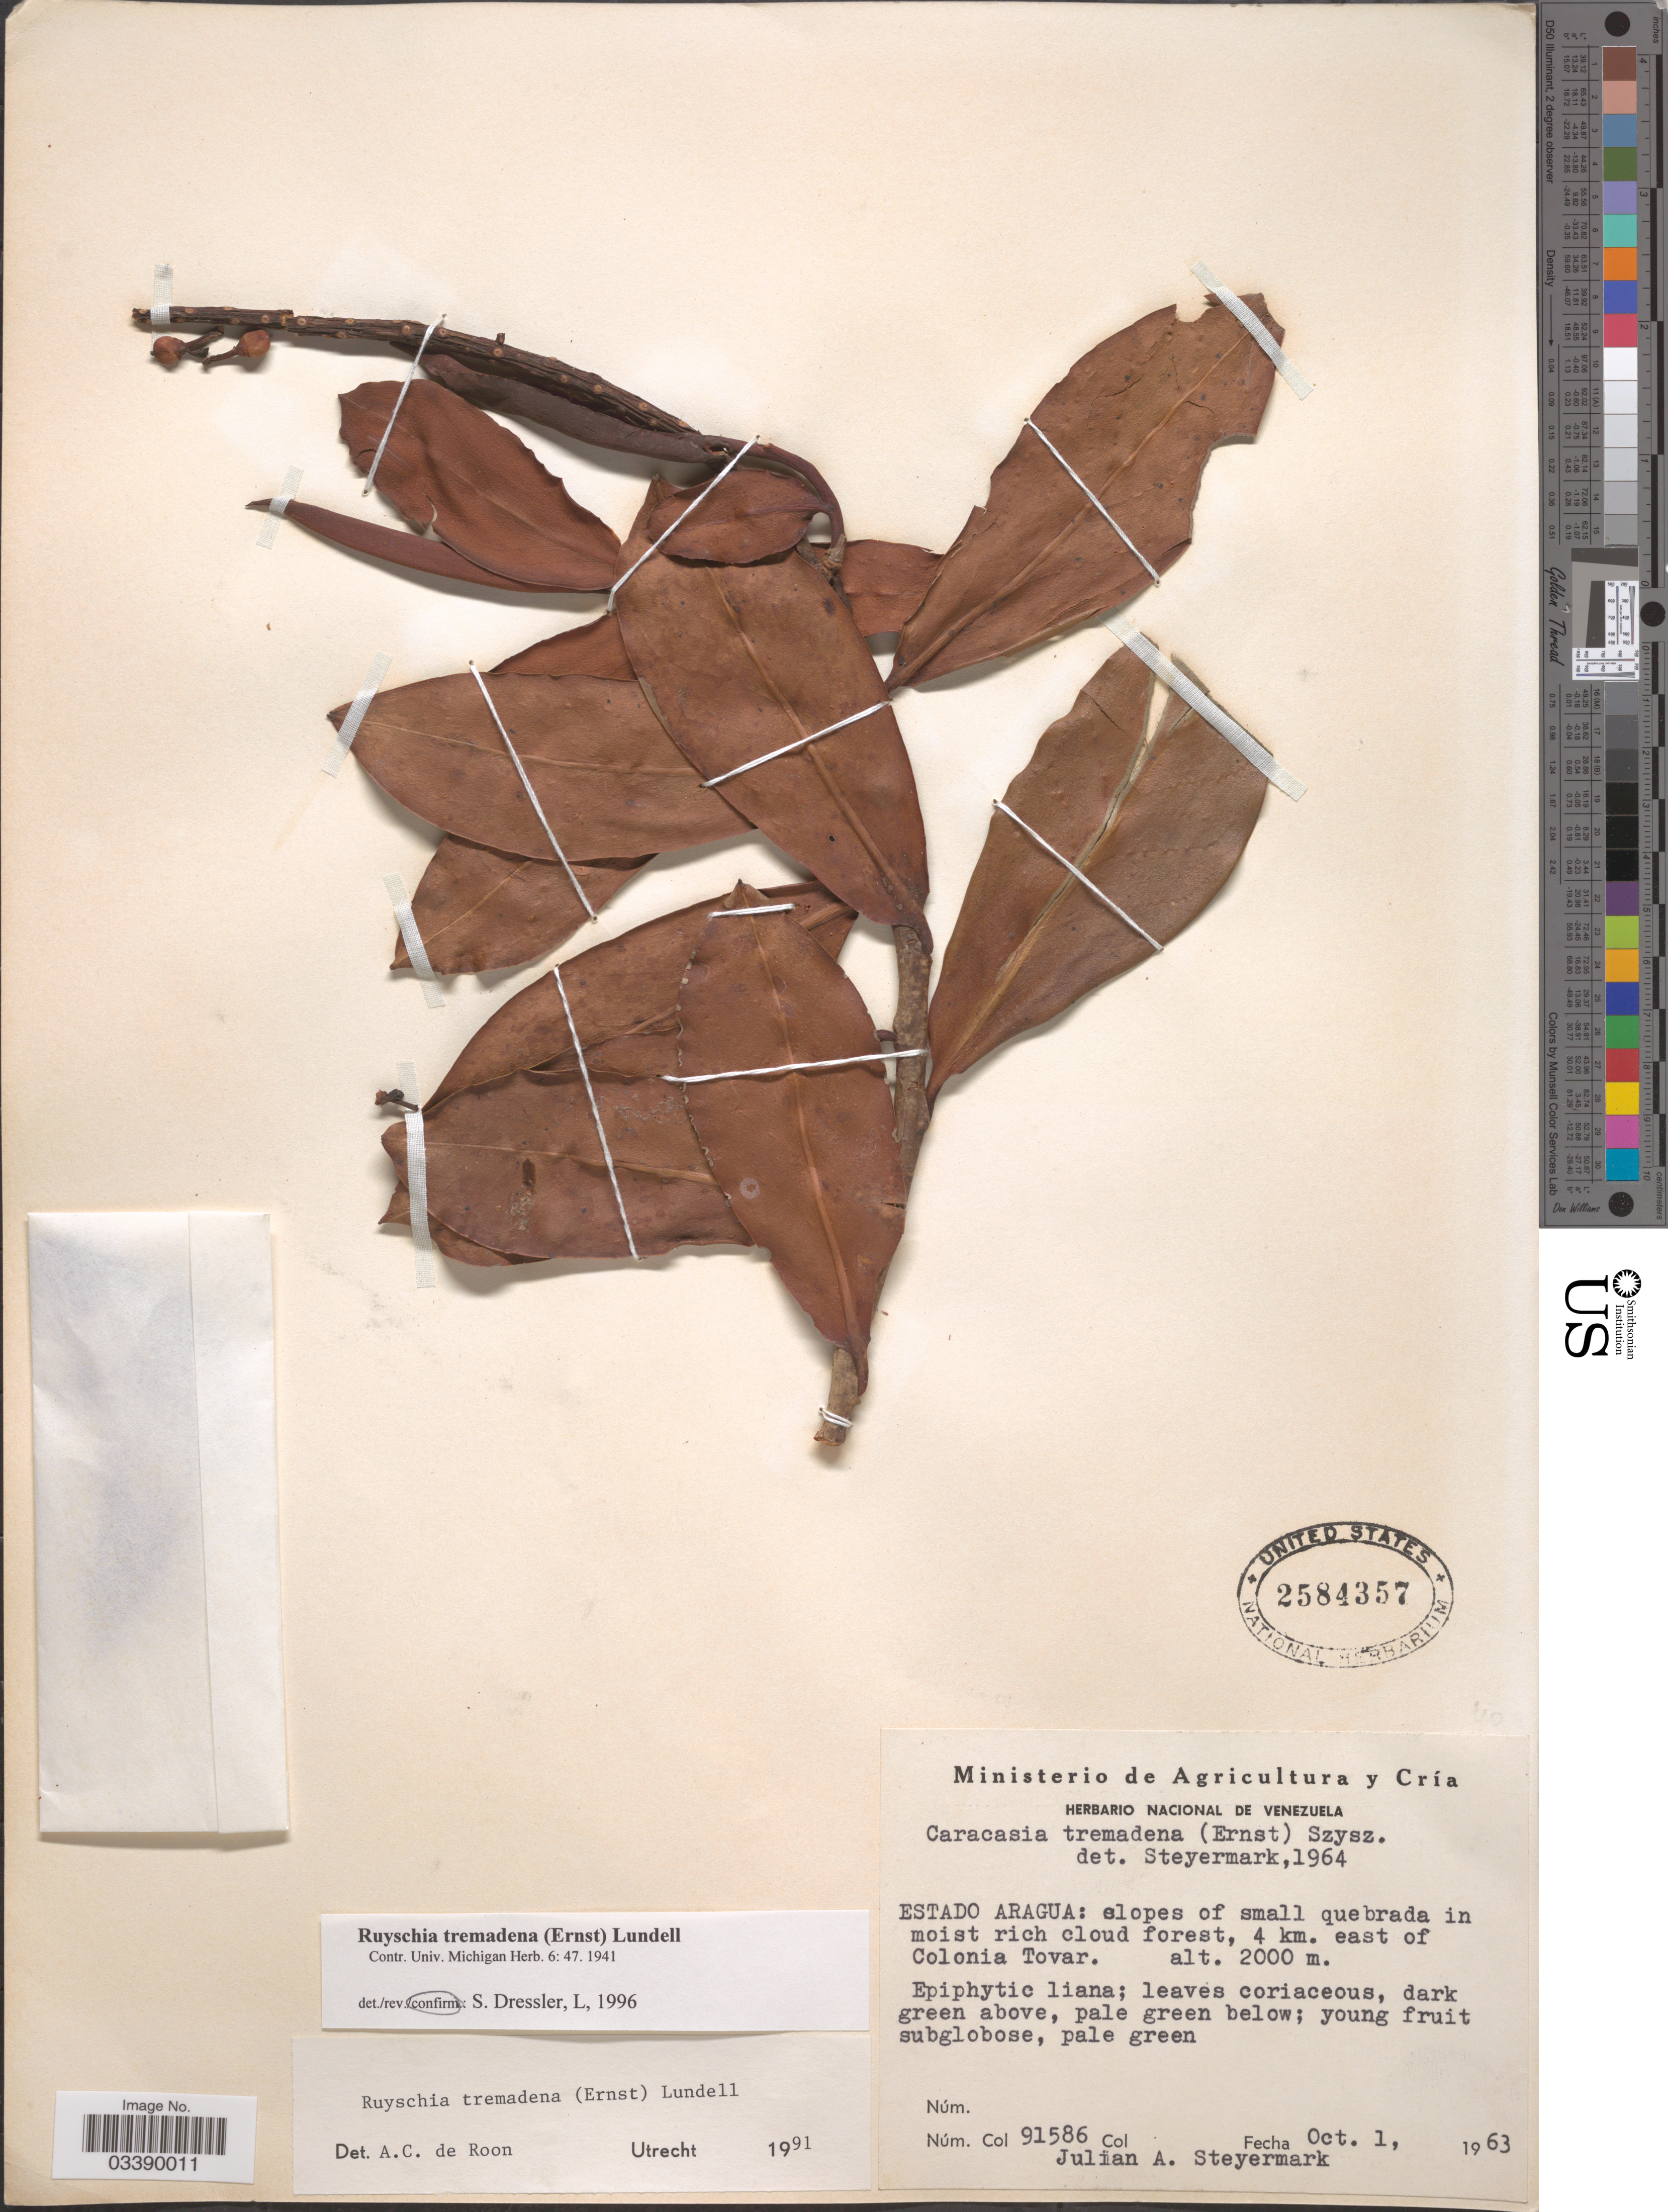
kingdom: Plantae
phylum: Tracheophyta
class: Magnoliopsida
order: Ericales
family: Marcgraviaceae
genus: Ruyschia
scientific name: Ruyschia tremadena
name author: (Ernst) Lundell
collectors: J. Steyermark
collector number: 91586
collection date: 1963-10-01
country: Venezuela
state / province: Aragua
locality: Slopes of small quebrada in moist rich cloud forest, 4 km. east of Colonia Tovar.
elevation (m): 2000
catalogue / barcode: US 2584357